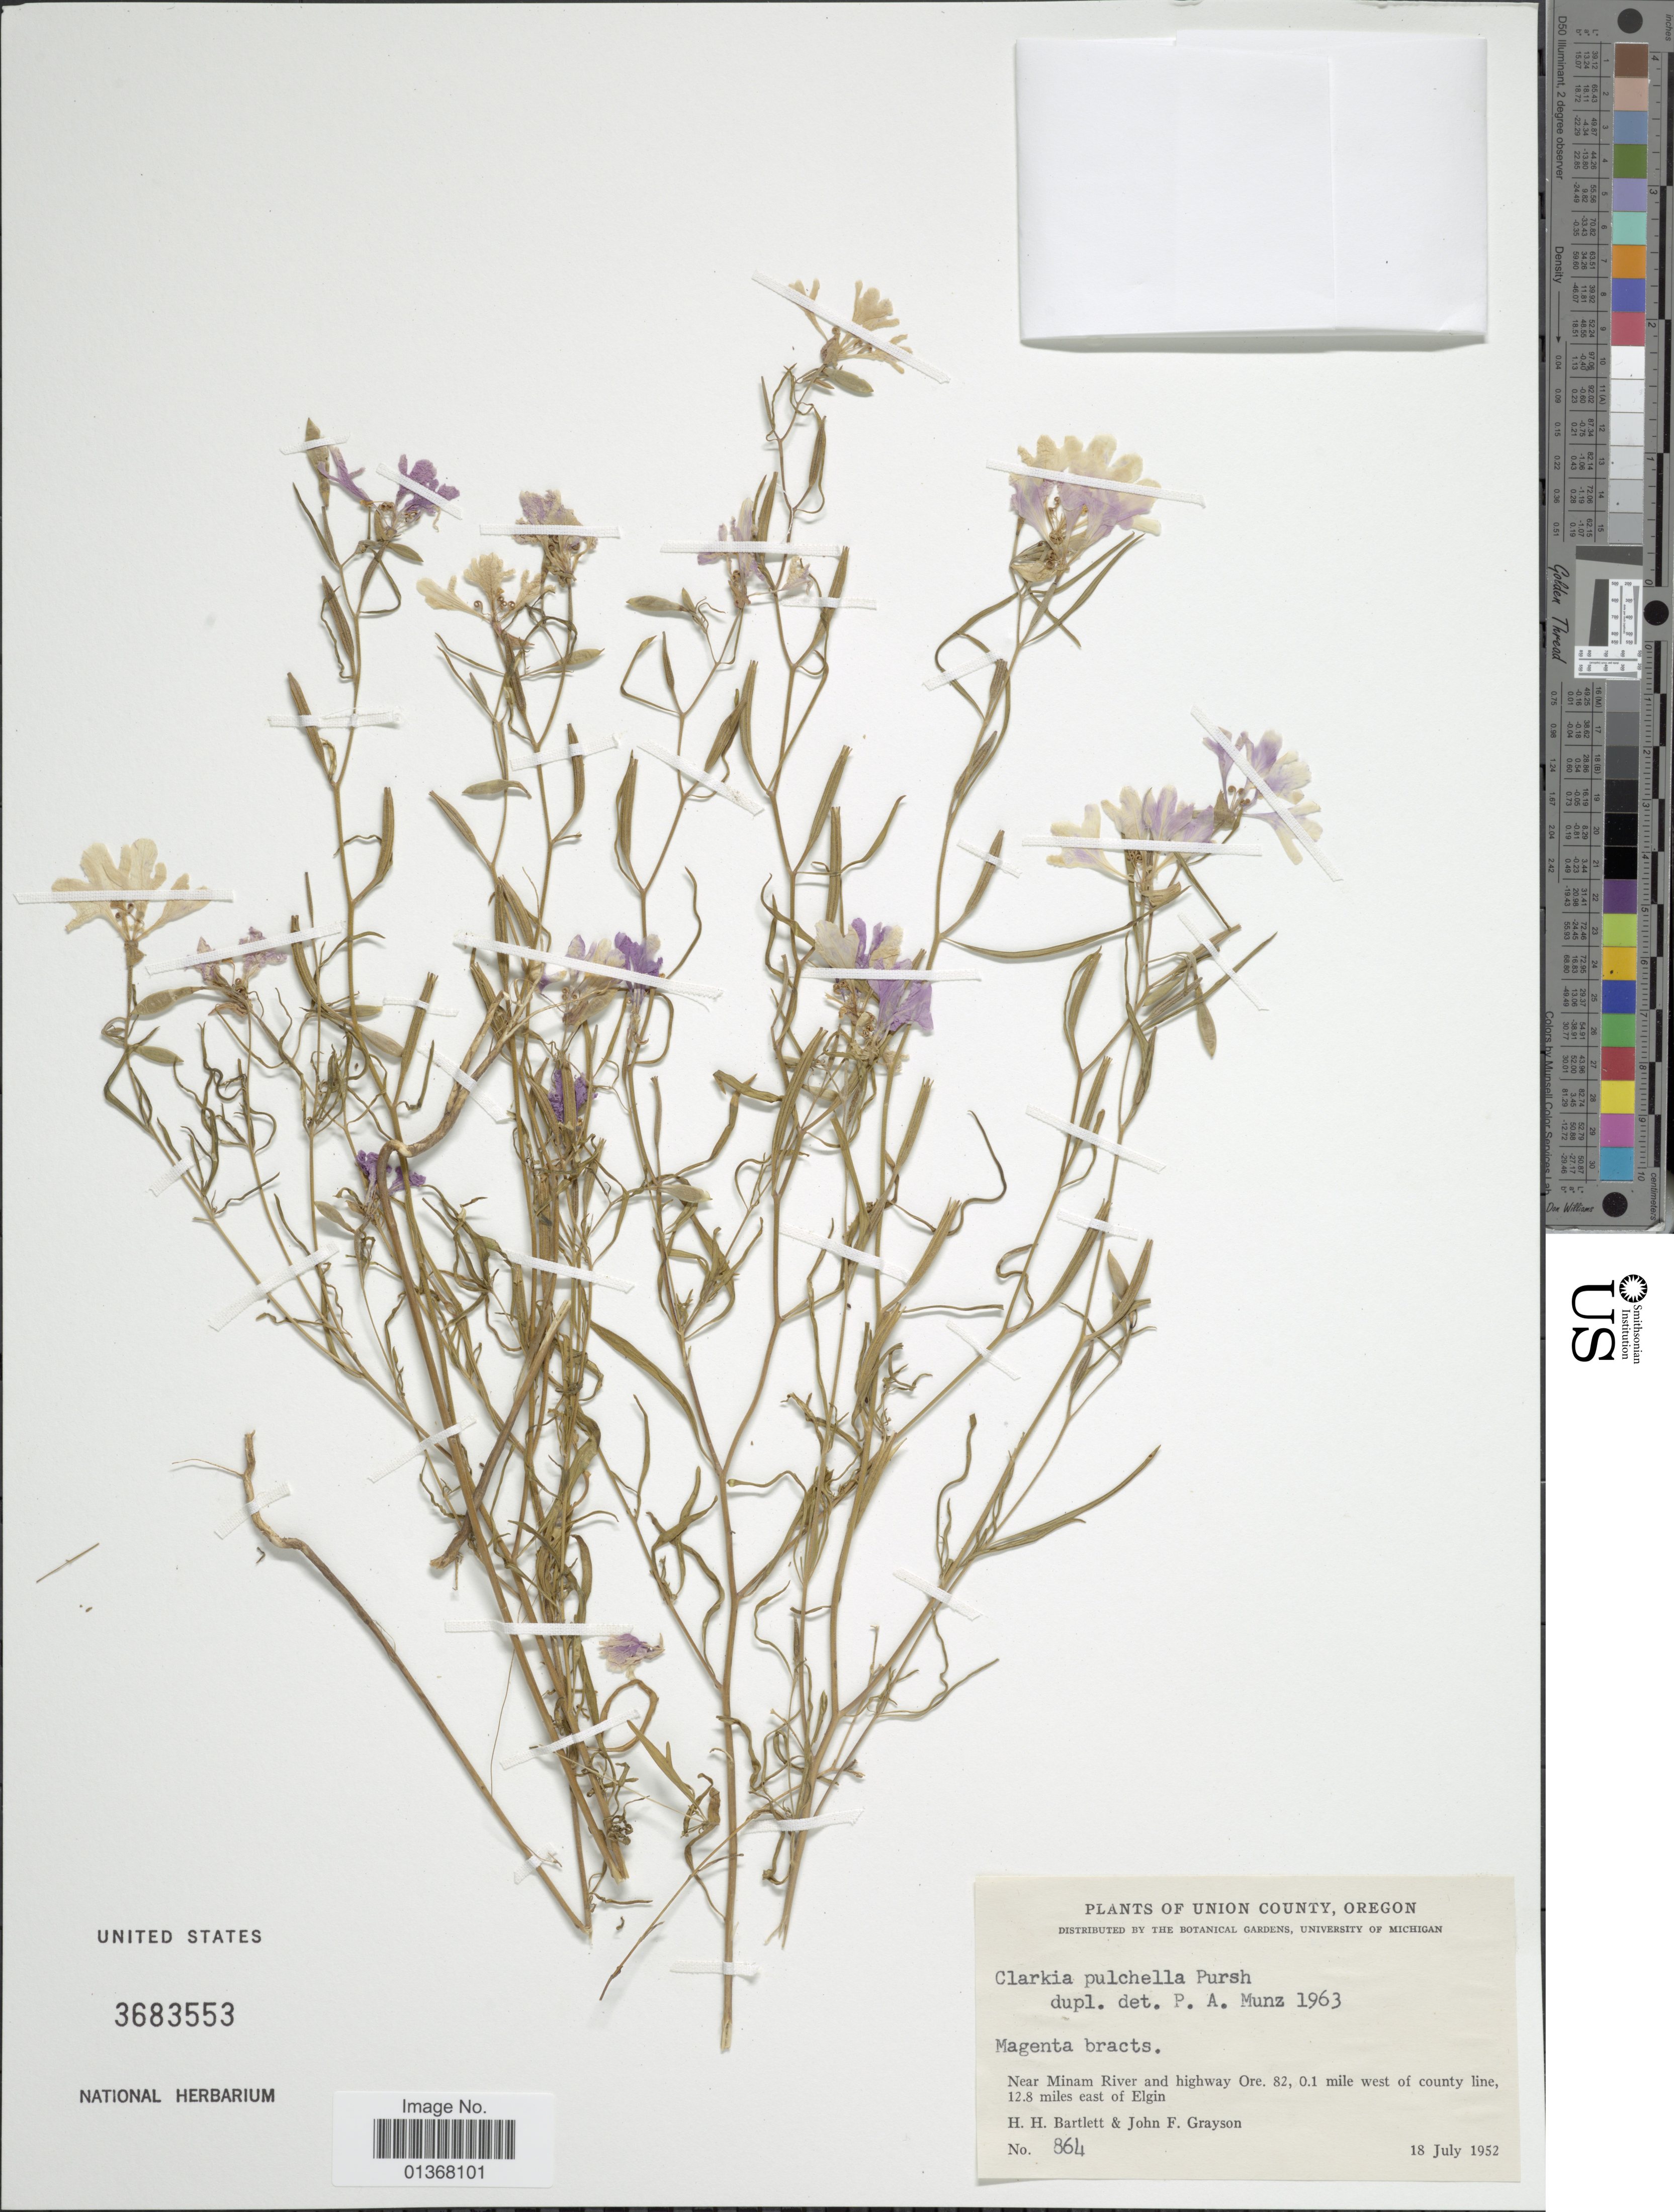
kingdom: Plantae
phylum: Tracheophyta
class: Magnoliopsida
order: Myrtales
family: Onagraceae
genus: Clarkia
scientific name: Clarkia pulchella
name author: Pursh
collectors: H. H. Bartlett & J. Grayson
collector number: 864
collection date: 1952-07-18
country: United States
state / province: Oregon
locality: Union County, Near Minam River and highway Ore. 82, 0.1 mile west of county line, 12.8 miles east of Elgin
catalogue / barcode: US 3683553